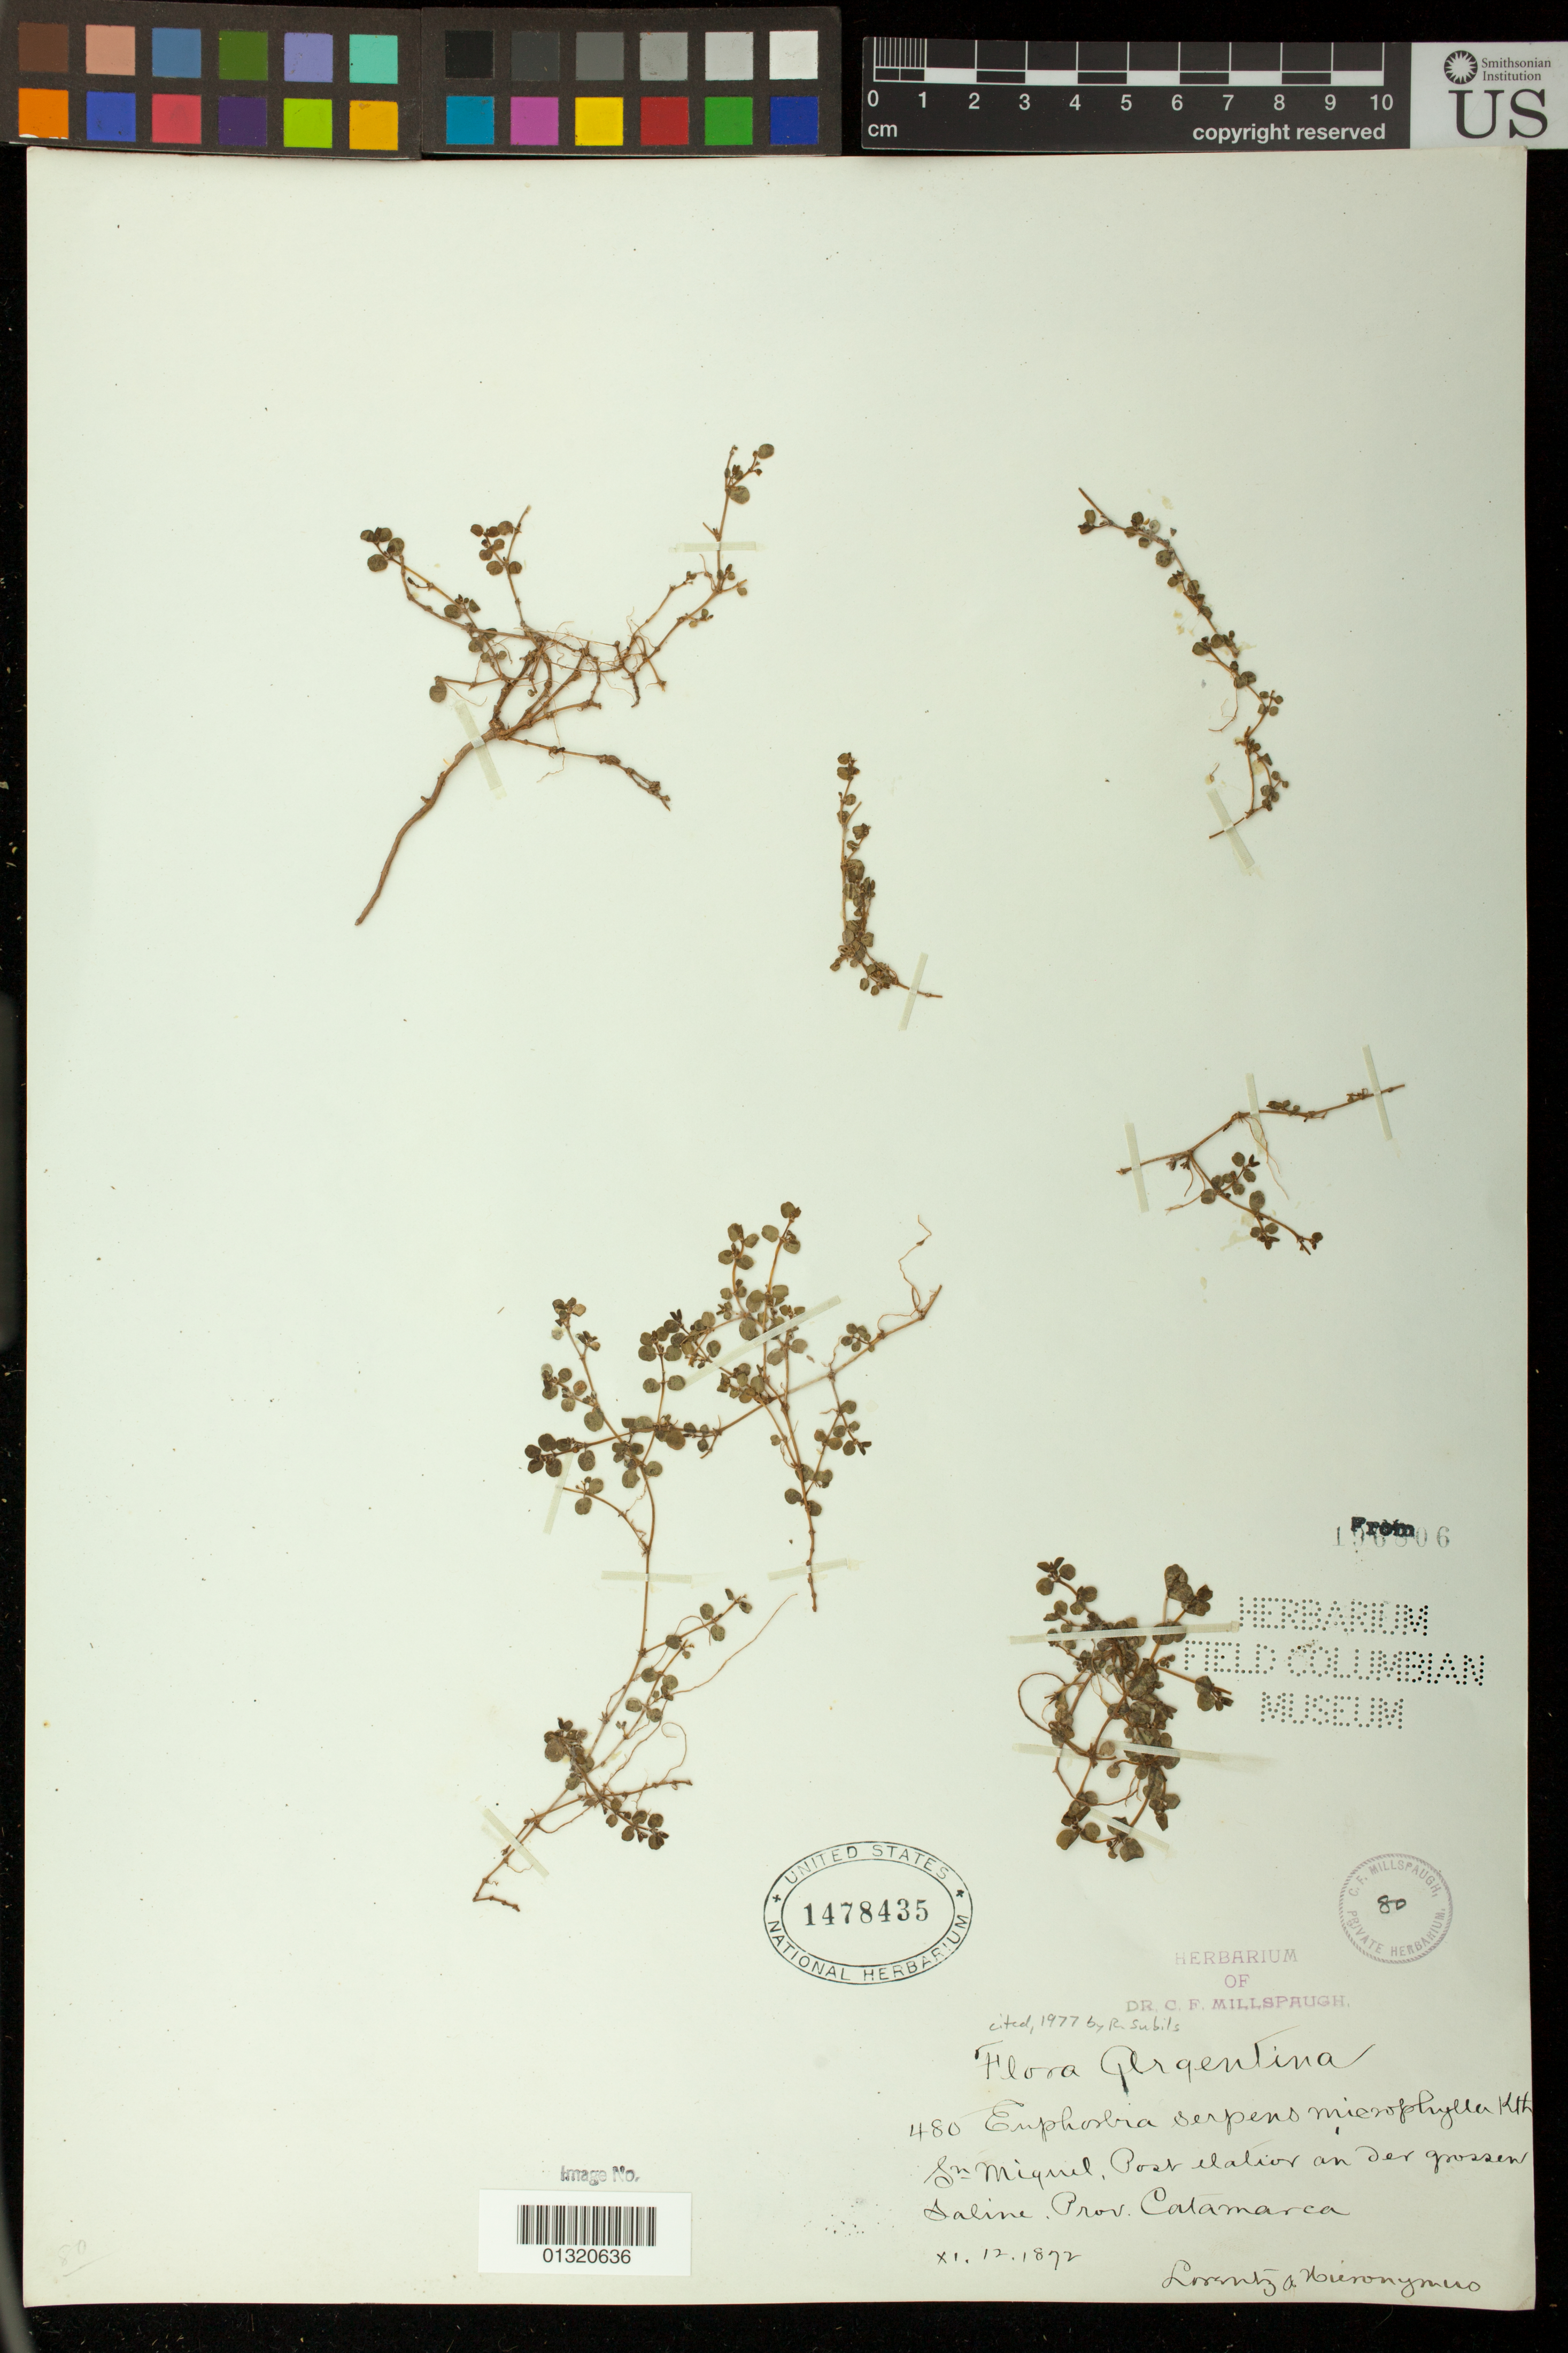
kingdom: Plantae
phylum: Tracheophyta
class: Magnoliopsida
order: Malpighiales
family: Euphorbiaceae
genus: Euphorbia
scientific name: Euphorbia serpens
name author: Kunth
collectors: P. G. Lorentz & G. H. Hieronymus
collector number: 480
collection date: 1892-11-12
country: Argentina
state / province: Catamarca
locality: Sn. Miguel;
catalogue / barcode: US 1478435